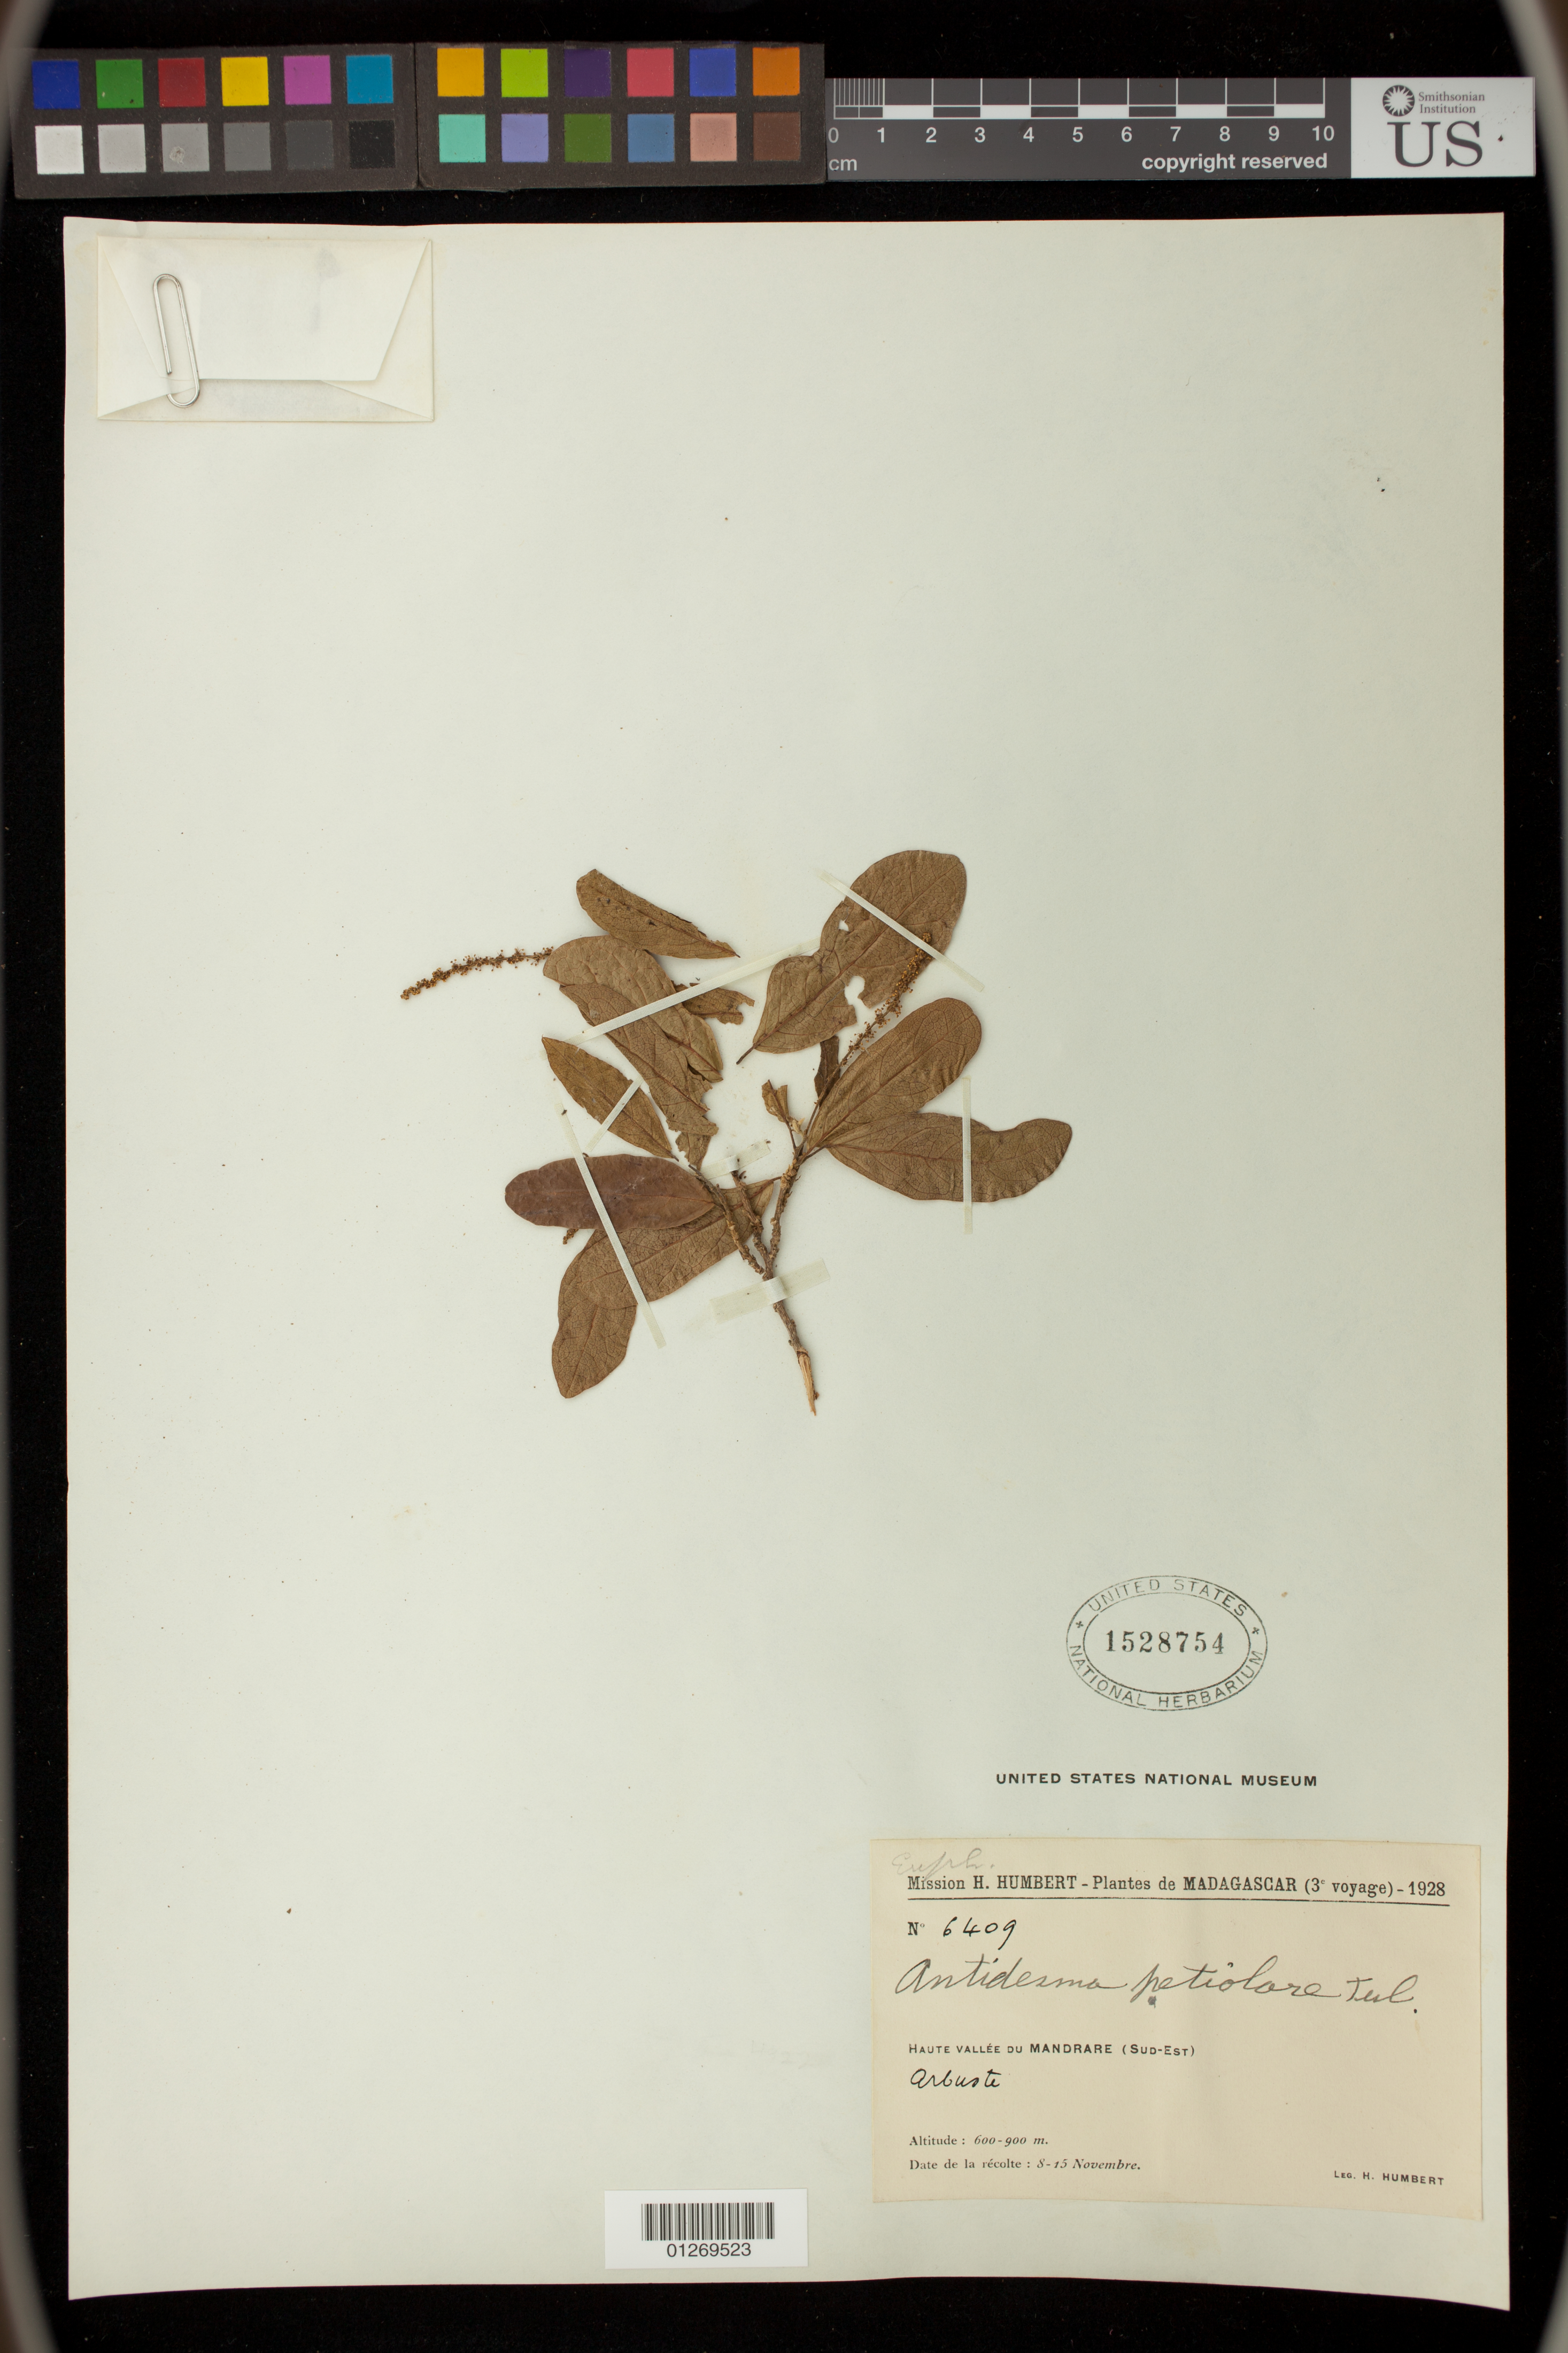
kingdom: Plantae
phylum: Tracheophyta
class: Magnoliopsida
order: Malpighiales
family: Phyllanthaceae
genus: Antidesma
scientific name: Antidesma petiolare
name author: Tul.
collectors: H. Humbert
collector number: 6409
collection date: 1928-11-08/1928-11-15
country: Madagascar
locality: Haute Vallee du Mandrare (Sud-Est) Arbuste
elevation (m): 600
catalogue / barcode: US 1528754